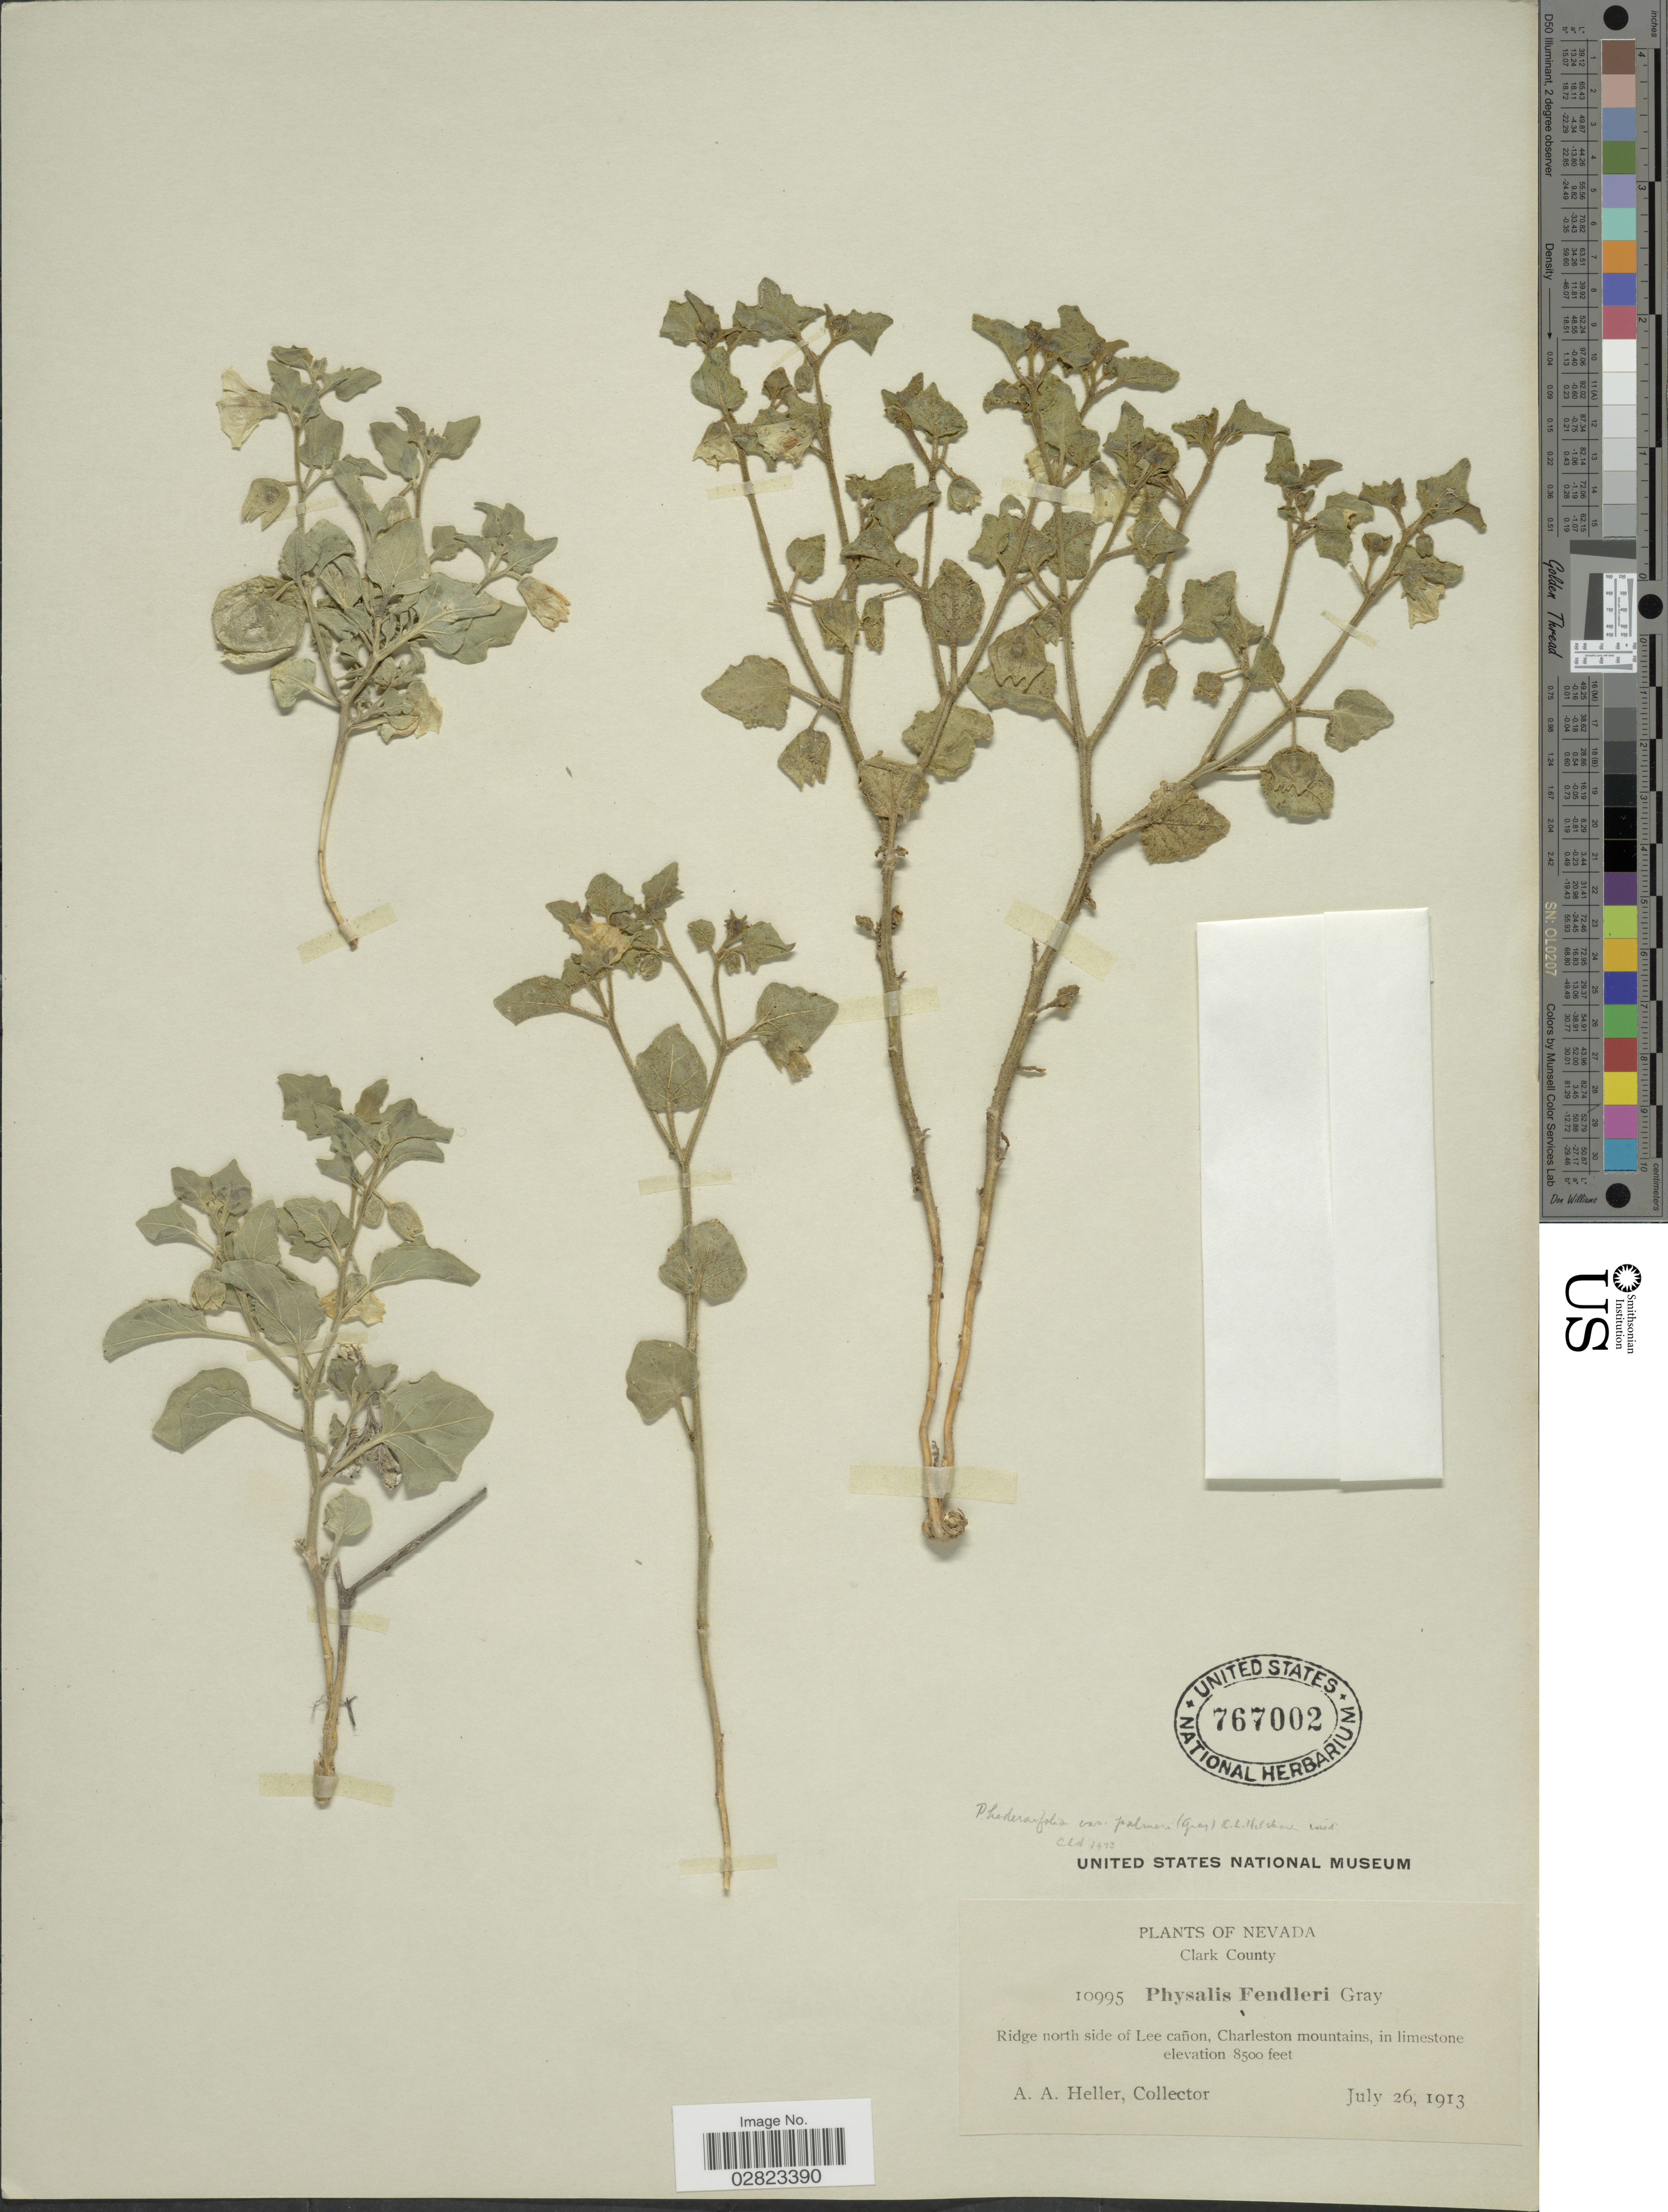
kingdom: Plantae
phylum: Tracheophyta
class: Magnoliopsida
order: Solanales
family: Solanaceae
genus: Physalis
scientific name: Physalis hederifolia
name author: A. Gray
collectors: A. A. Heller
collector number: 10995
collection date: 1913-07-26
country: United States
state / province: Nevada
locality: Clark County. Ridge north side of Lee cañon, Charleston mountains.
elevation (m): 2591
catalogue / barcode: US 767002